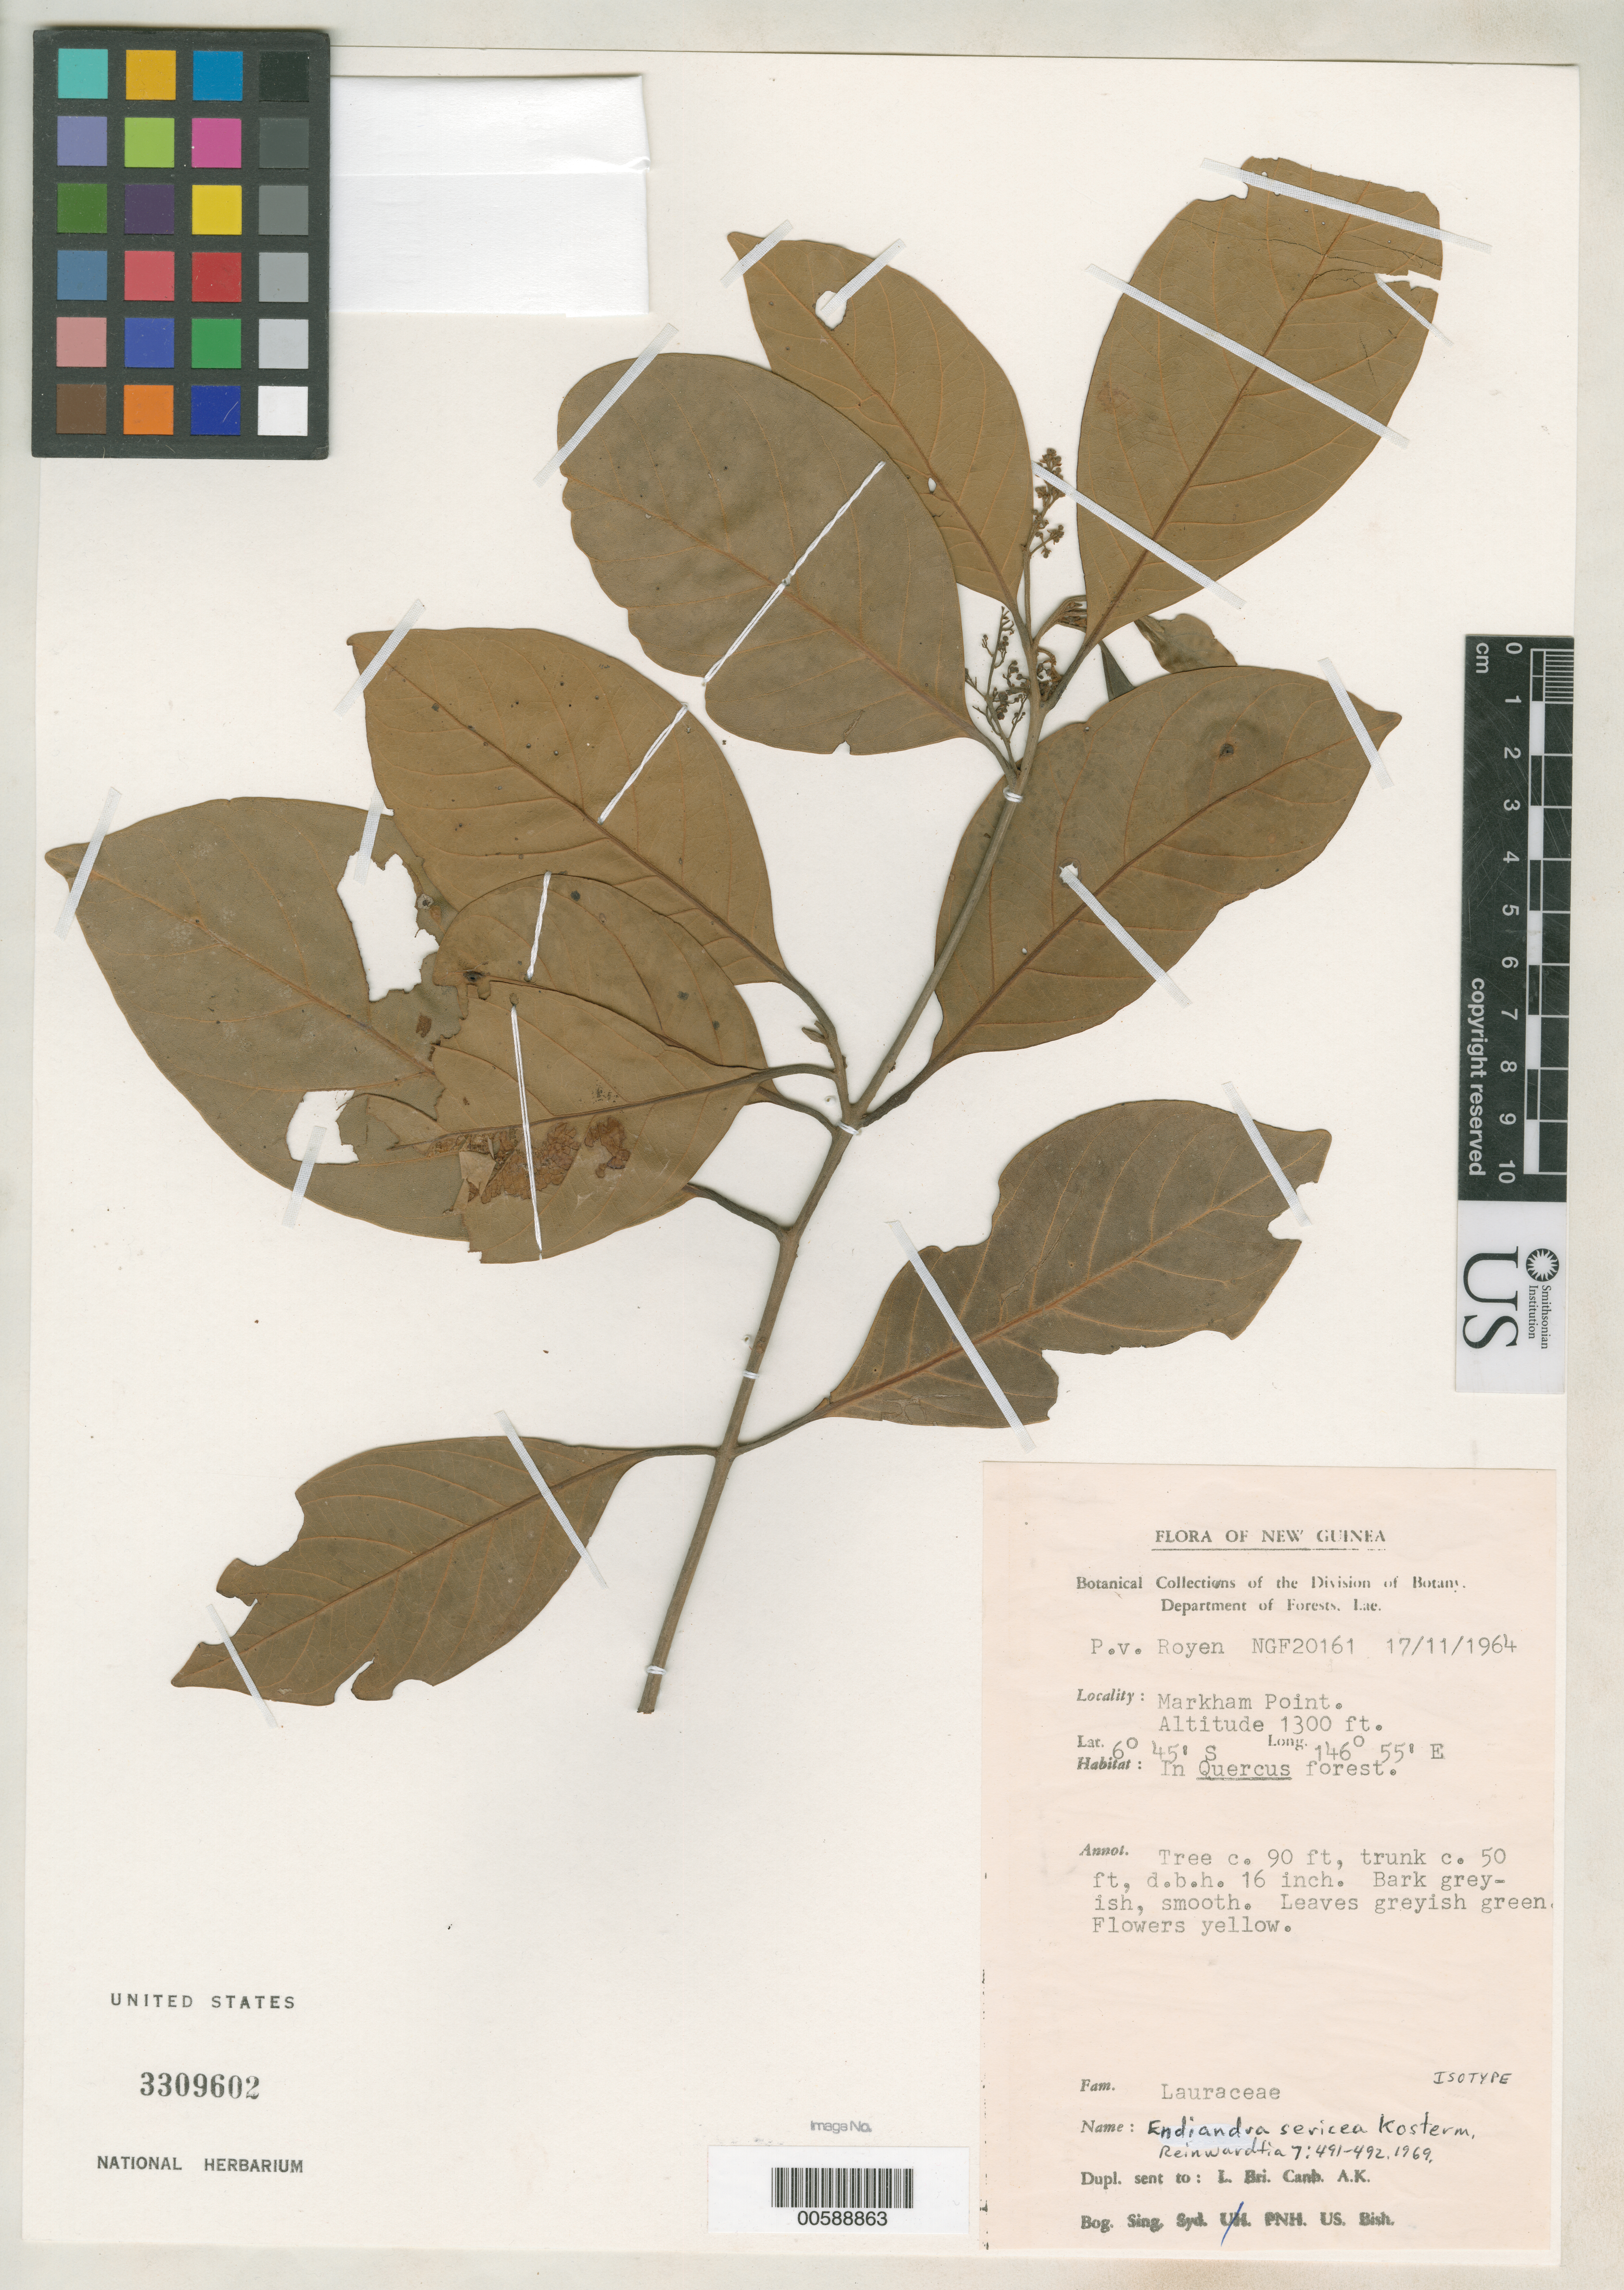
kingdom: Plantae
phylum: Tracheophyta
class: Magnoliopsida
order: Laurales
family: Lauraceae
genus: Endiandra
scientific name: Endiandra sericea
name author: Kosterm.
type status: Isotype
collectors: P. van Royen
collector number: NGF 20161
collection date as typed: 17 Nov 1964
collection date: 1964-11-17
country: Papua New Guinea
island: New Guinea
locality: Markham Point.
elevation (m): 396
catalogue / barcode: US 3309602